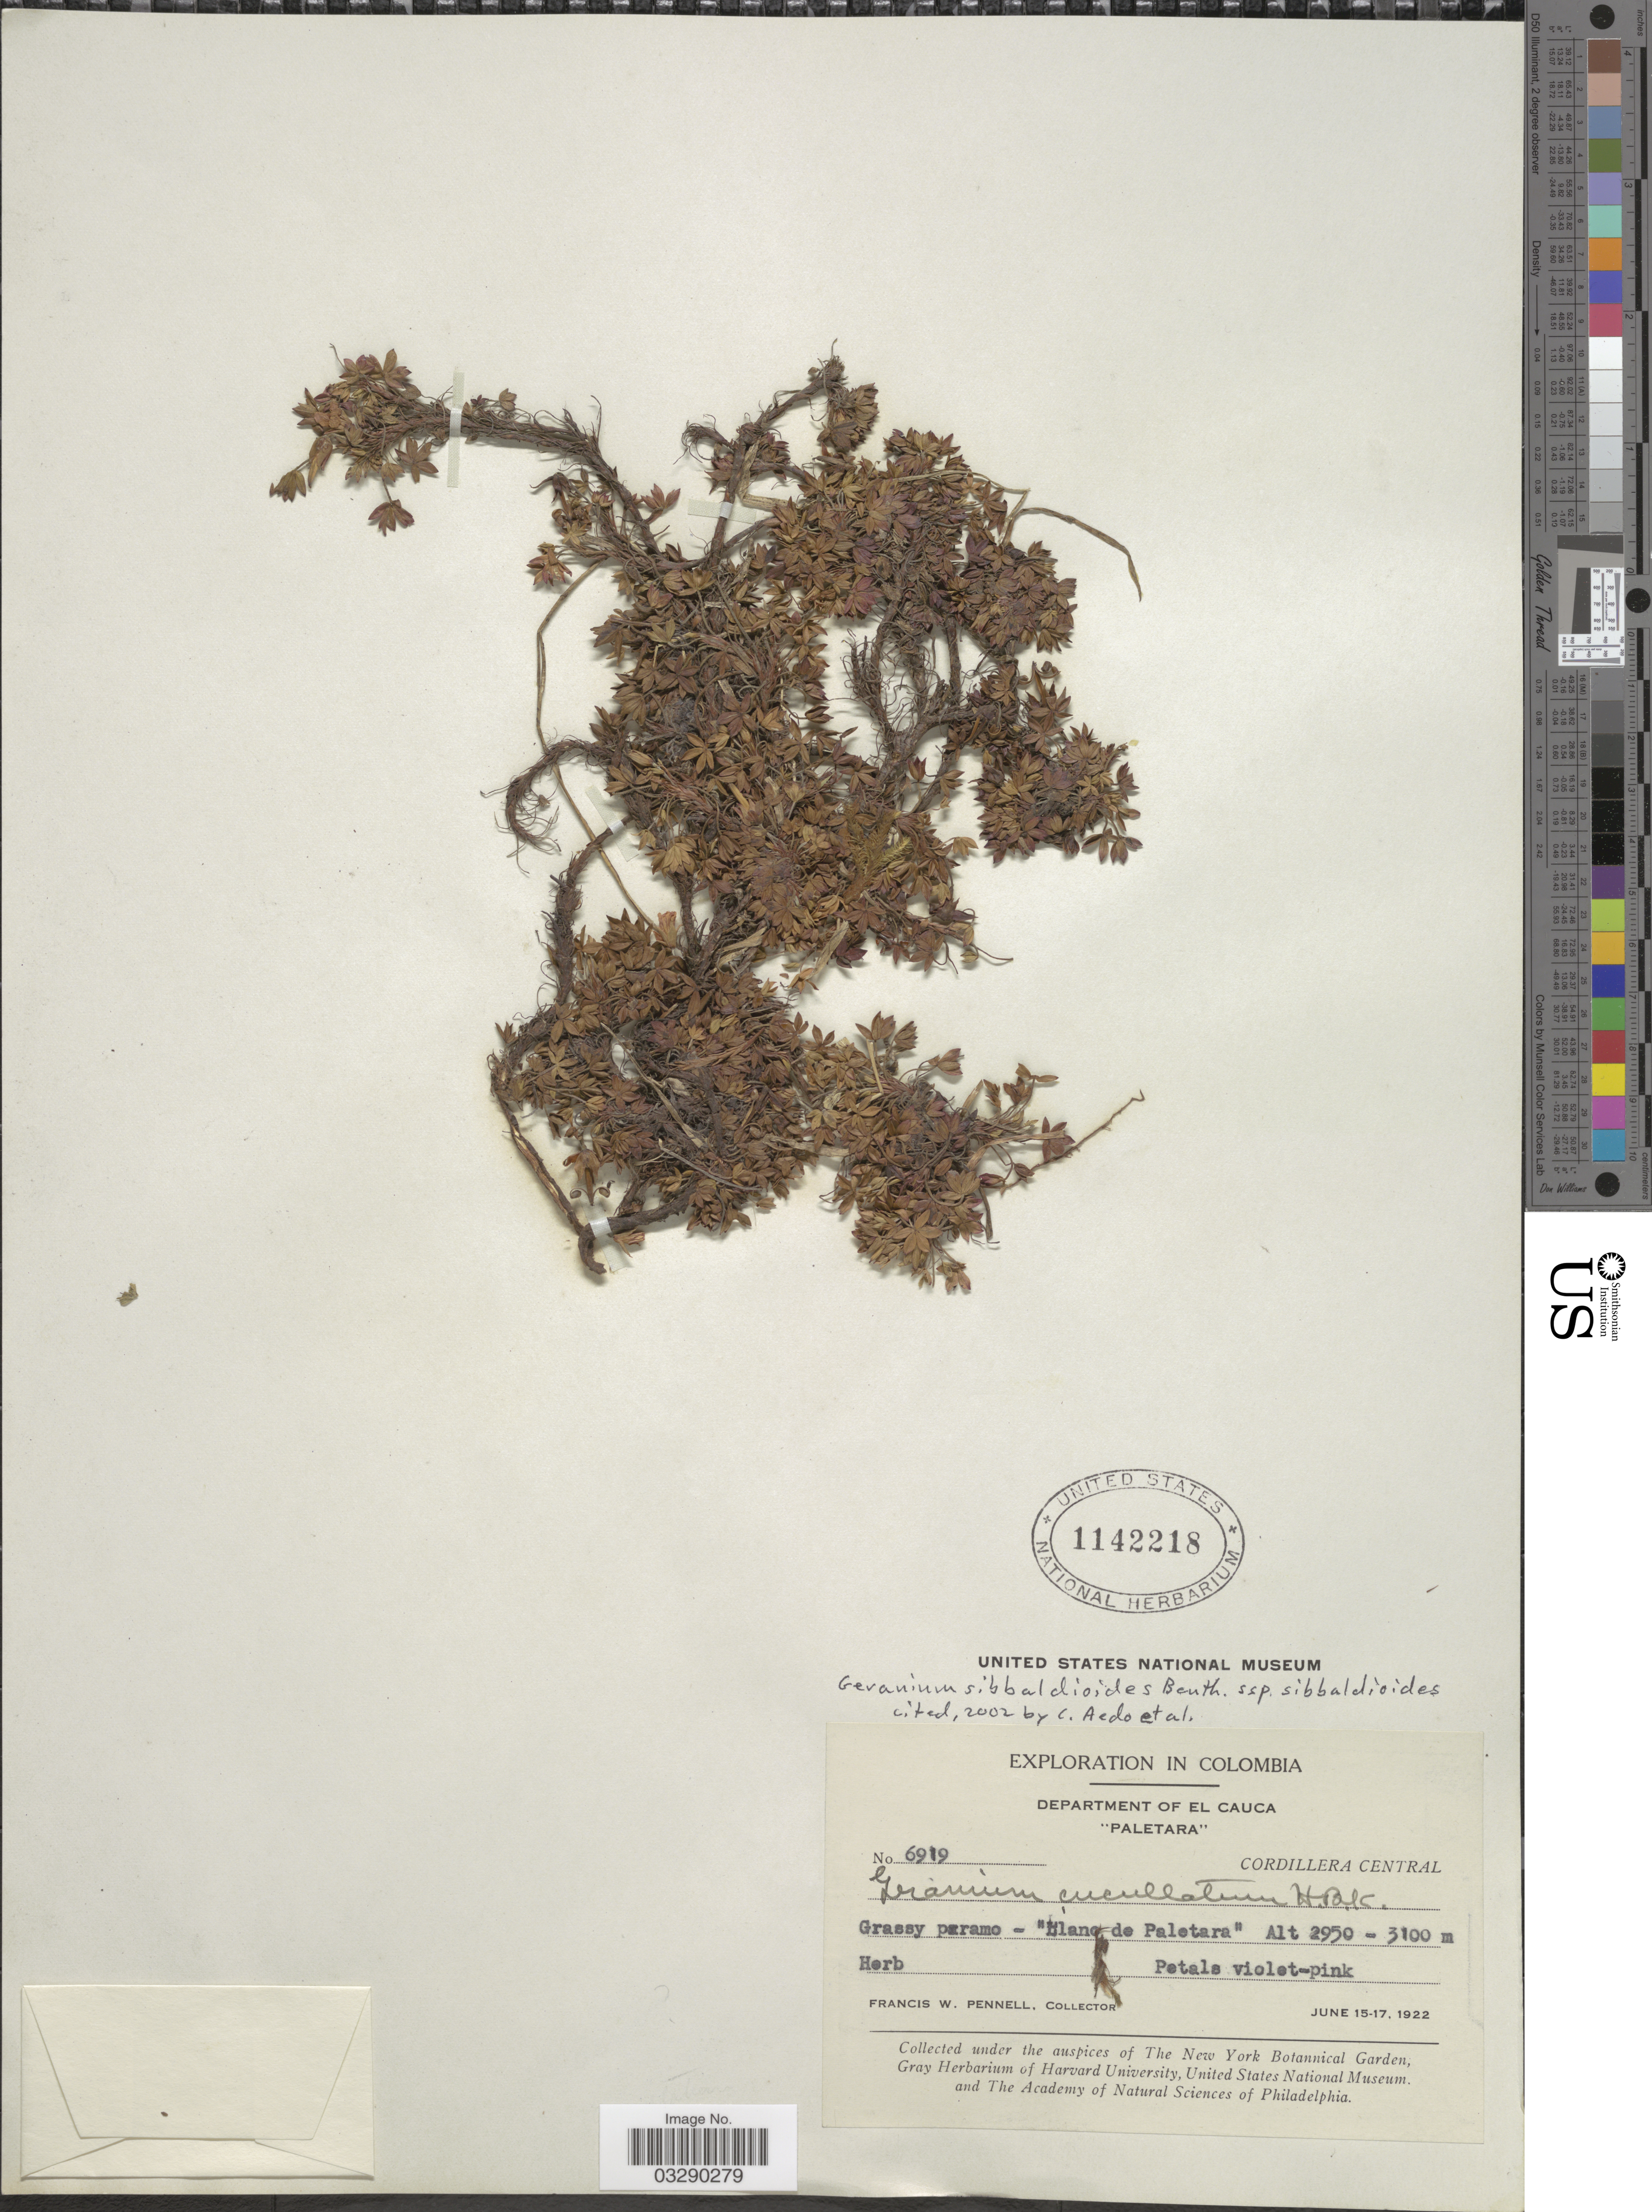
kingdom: Plantae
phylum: Tracheophyta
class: Magnoliopsida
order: Geraniales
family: Geraniaceae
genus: Geranium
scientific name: Geranium sibbaldioides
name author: Benth.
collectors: F. W. Pennell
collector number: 6919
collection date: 1922-06-15/1922-06-17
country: Colombia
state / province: Cauca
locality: Department of El Cauca. "Paletara". Cordillera Central. Grassy paramo - 'Llano de Paletara'.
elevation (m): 2950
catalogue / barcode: US 1142218